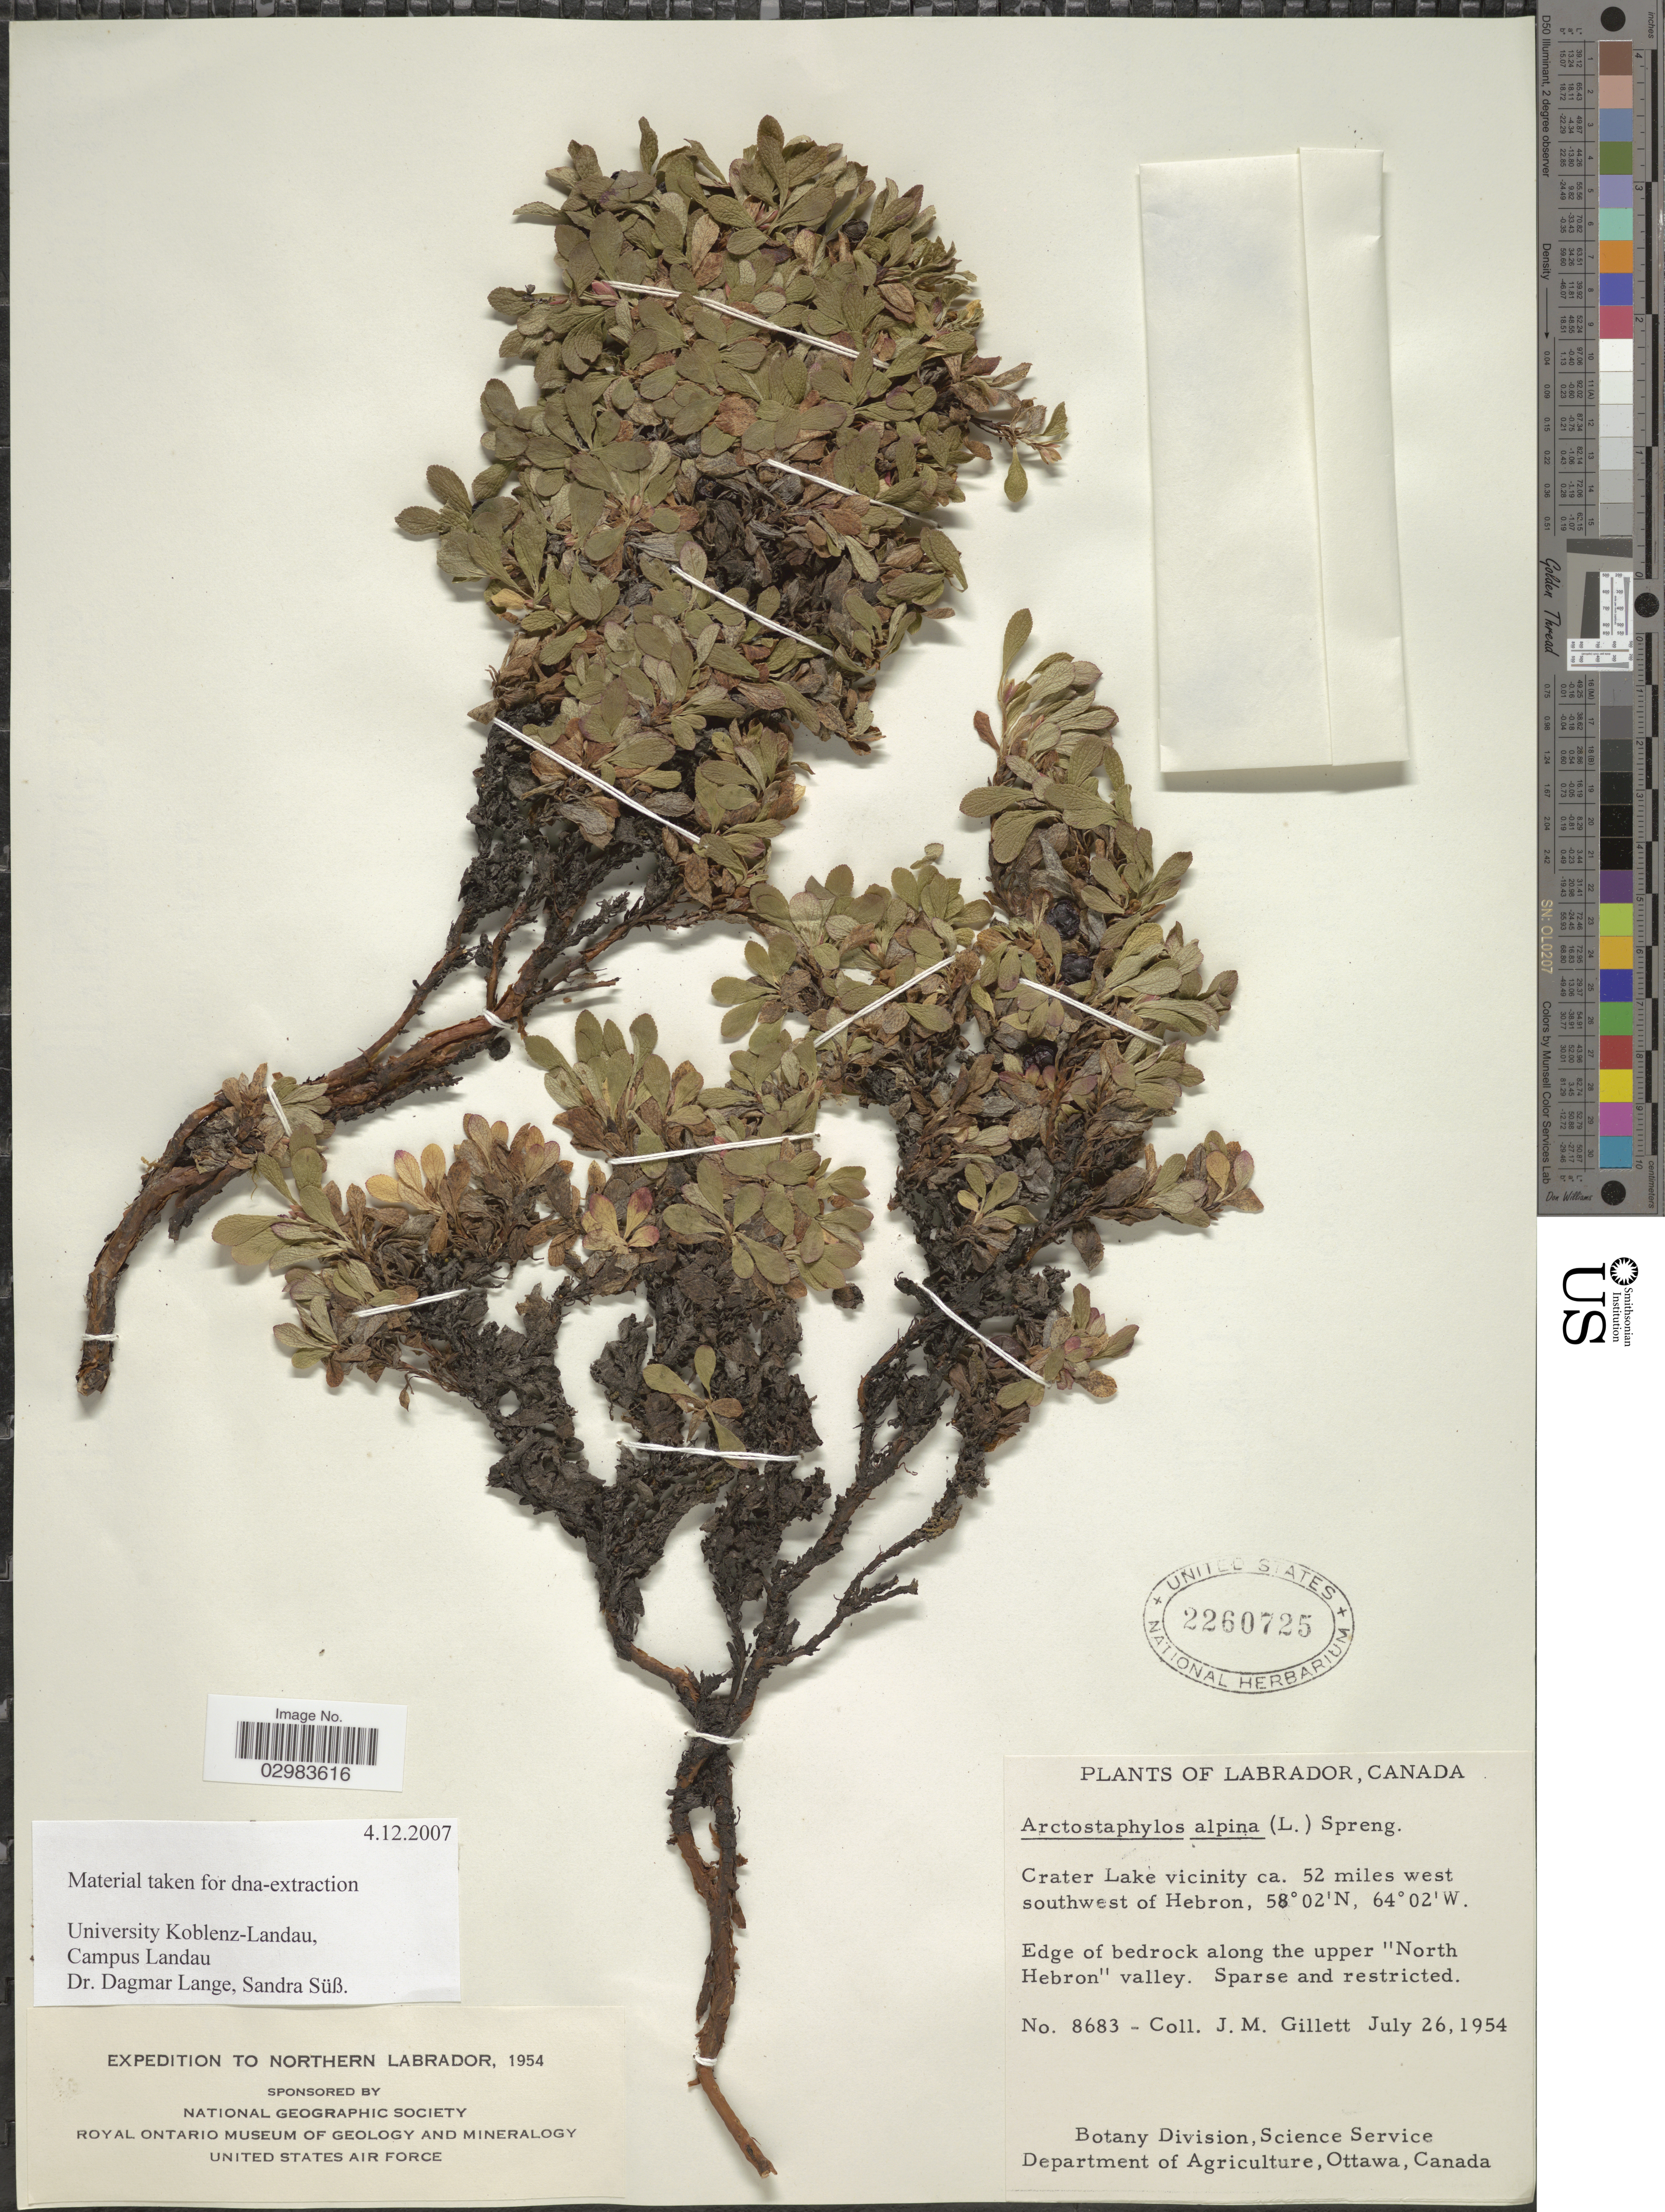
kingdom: Plantae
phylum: Tracheophyta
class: Magnoliopsida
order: Ericales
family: Ericaceae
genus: Arctostaphylos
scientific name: Arctostaphylos alpina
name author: (L.) Spreng.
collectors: J. M. Gillett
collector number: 8683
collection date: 1954-07-26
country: Canada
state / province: Newfoundland and Labrador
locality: Labrador, Crater Lake vicinity ca. 52 miles west southwest of Hebron, Edge of bedrock along the upper "North Hebron" valley.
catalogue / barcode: US 2260725